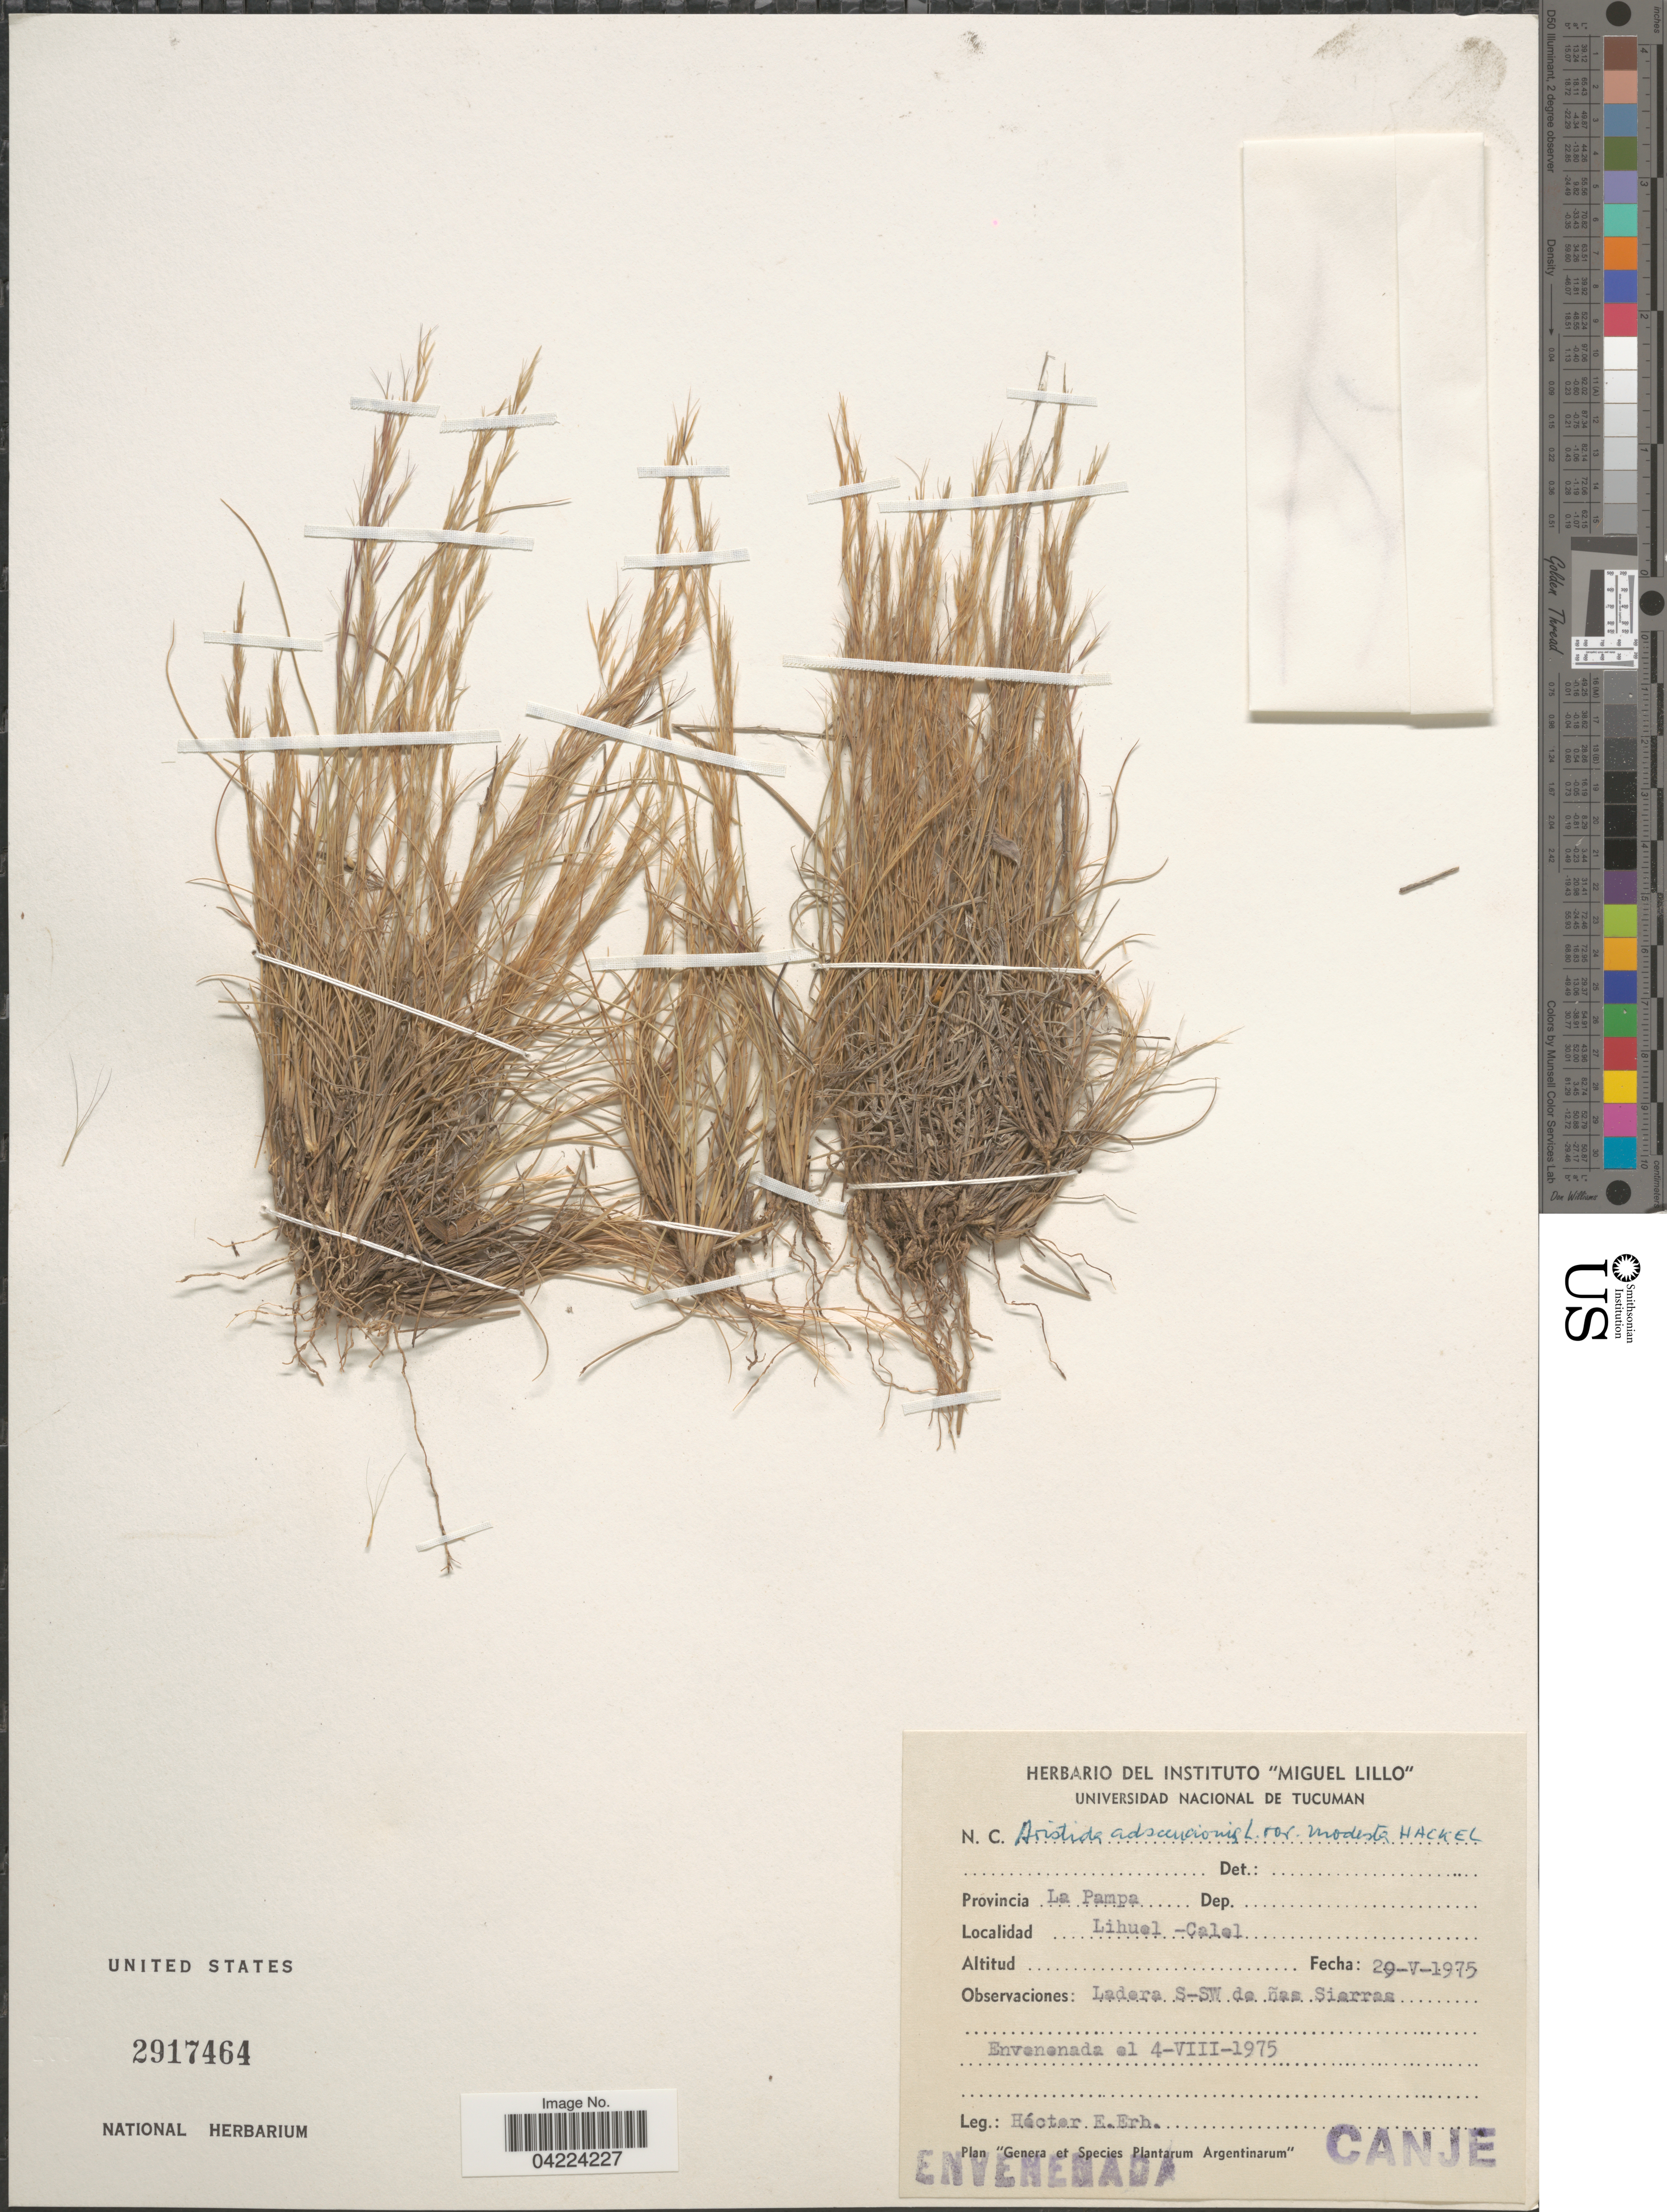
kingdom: Plantae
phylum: Tracheophyta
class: Liliopsida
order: Poales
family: Poaceae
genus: Aristida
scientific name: Aristida adscensionis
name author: L.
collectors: H. Erh.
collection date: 1975-05-29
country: Argentina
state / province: La Pampa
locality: Lihuel -Calel. Ladera S-SW de ñas Sierras.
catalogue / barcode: US 2917464